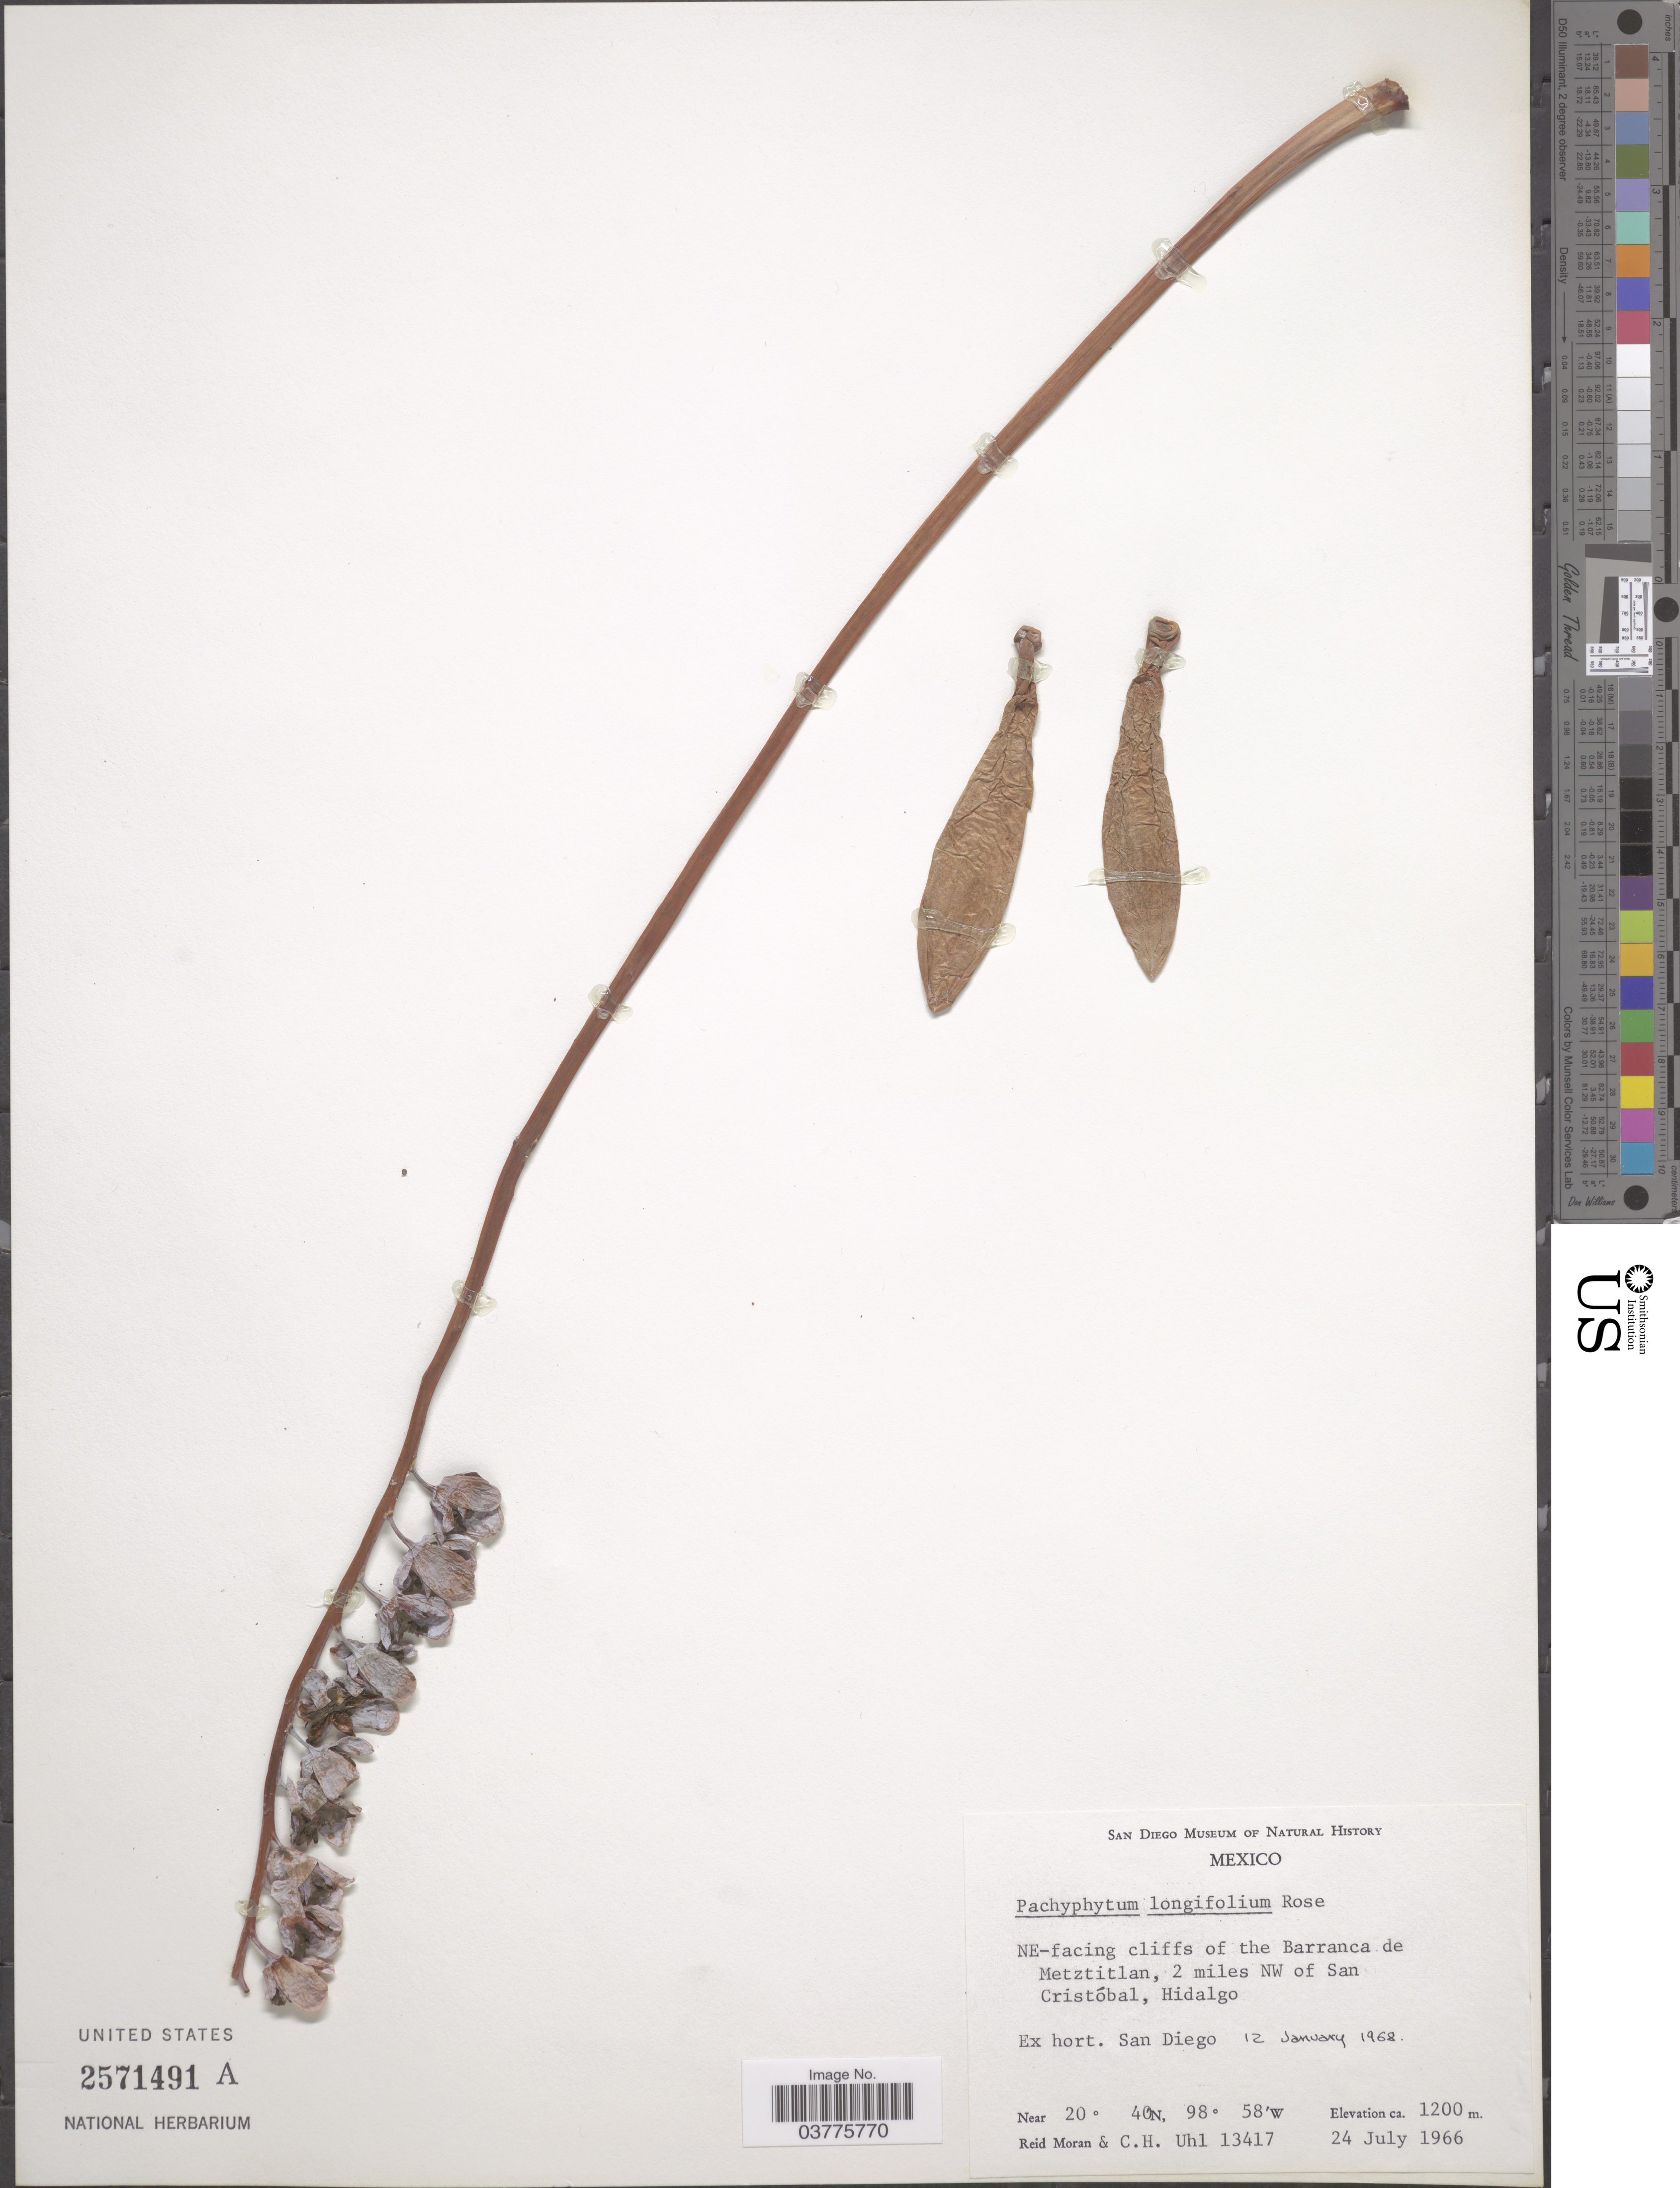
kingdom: Plantae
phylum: Tracheophyta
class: Magnoliopsida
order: Saxifragales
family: Crassulaceae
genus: Pachyphytum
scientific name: Pachyphytum longifolium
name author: Rose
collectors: R. Moran & C. Uhl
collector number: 13417?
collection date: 1968-01-12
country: United States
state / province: California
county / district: San Diego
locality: Ex hort. San Diego.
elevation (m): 1200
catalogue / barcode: US 2571491A